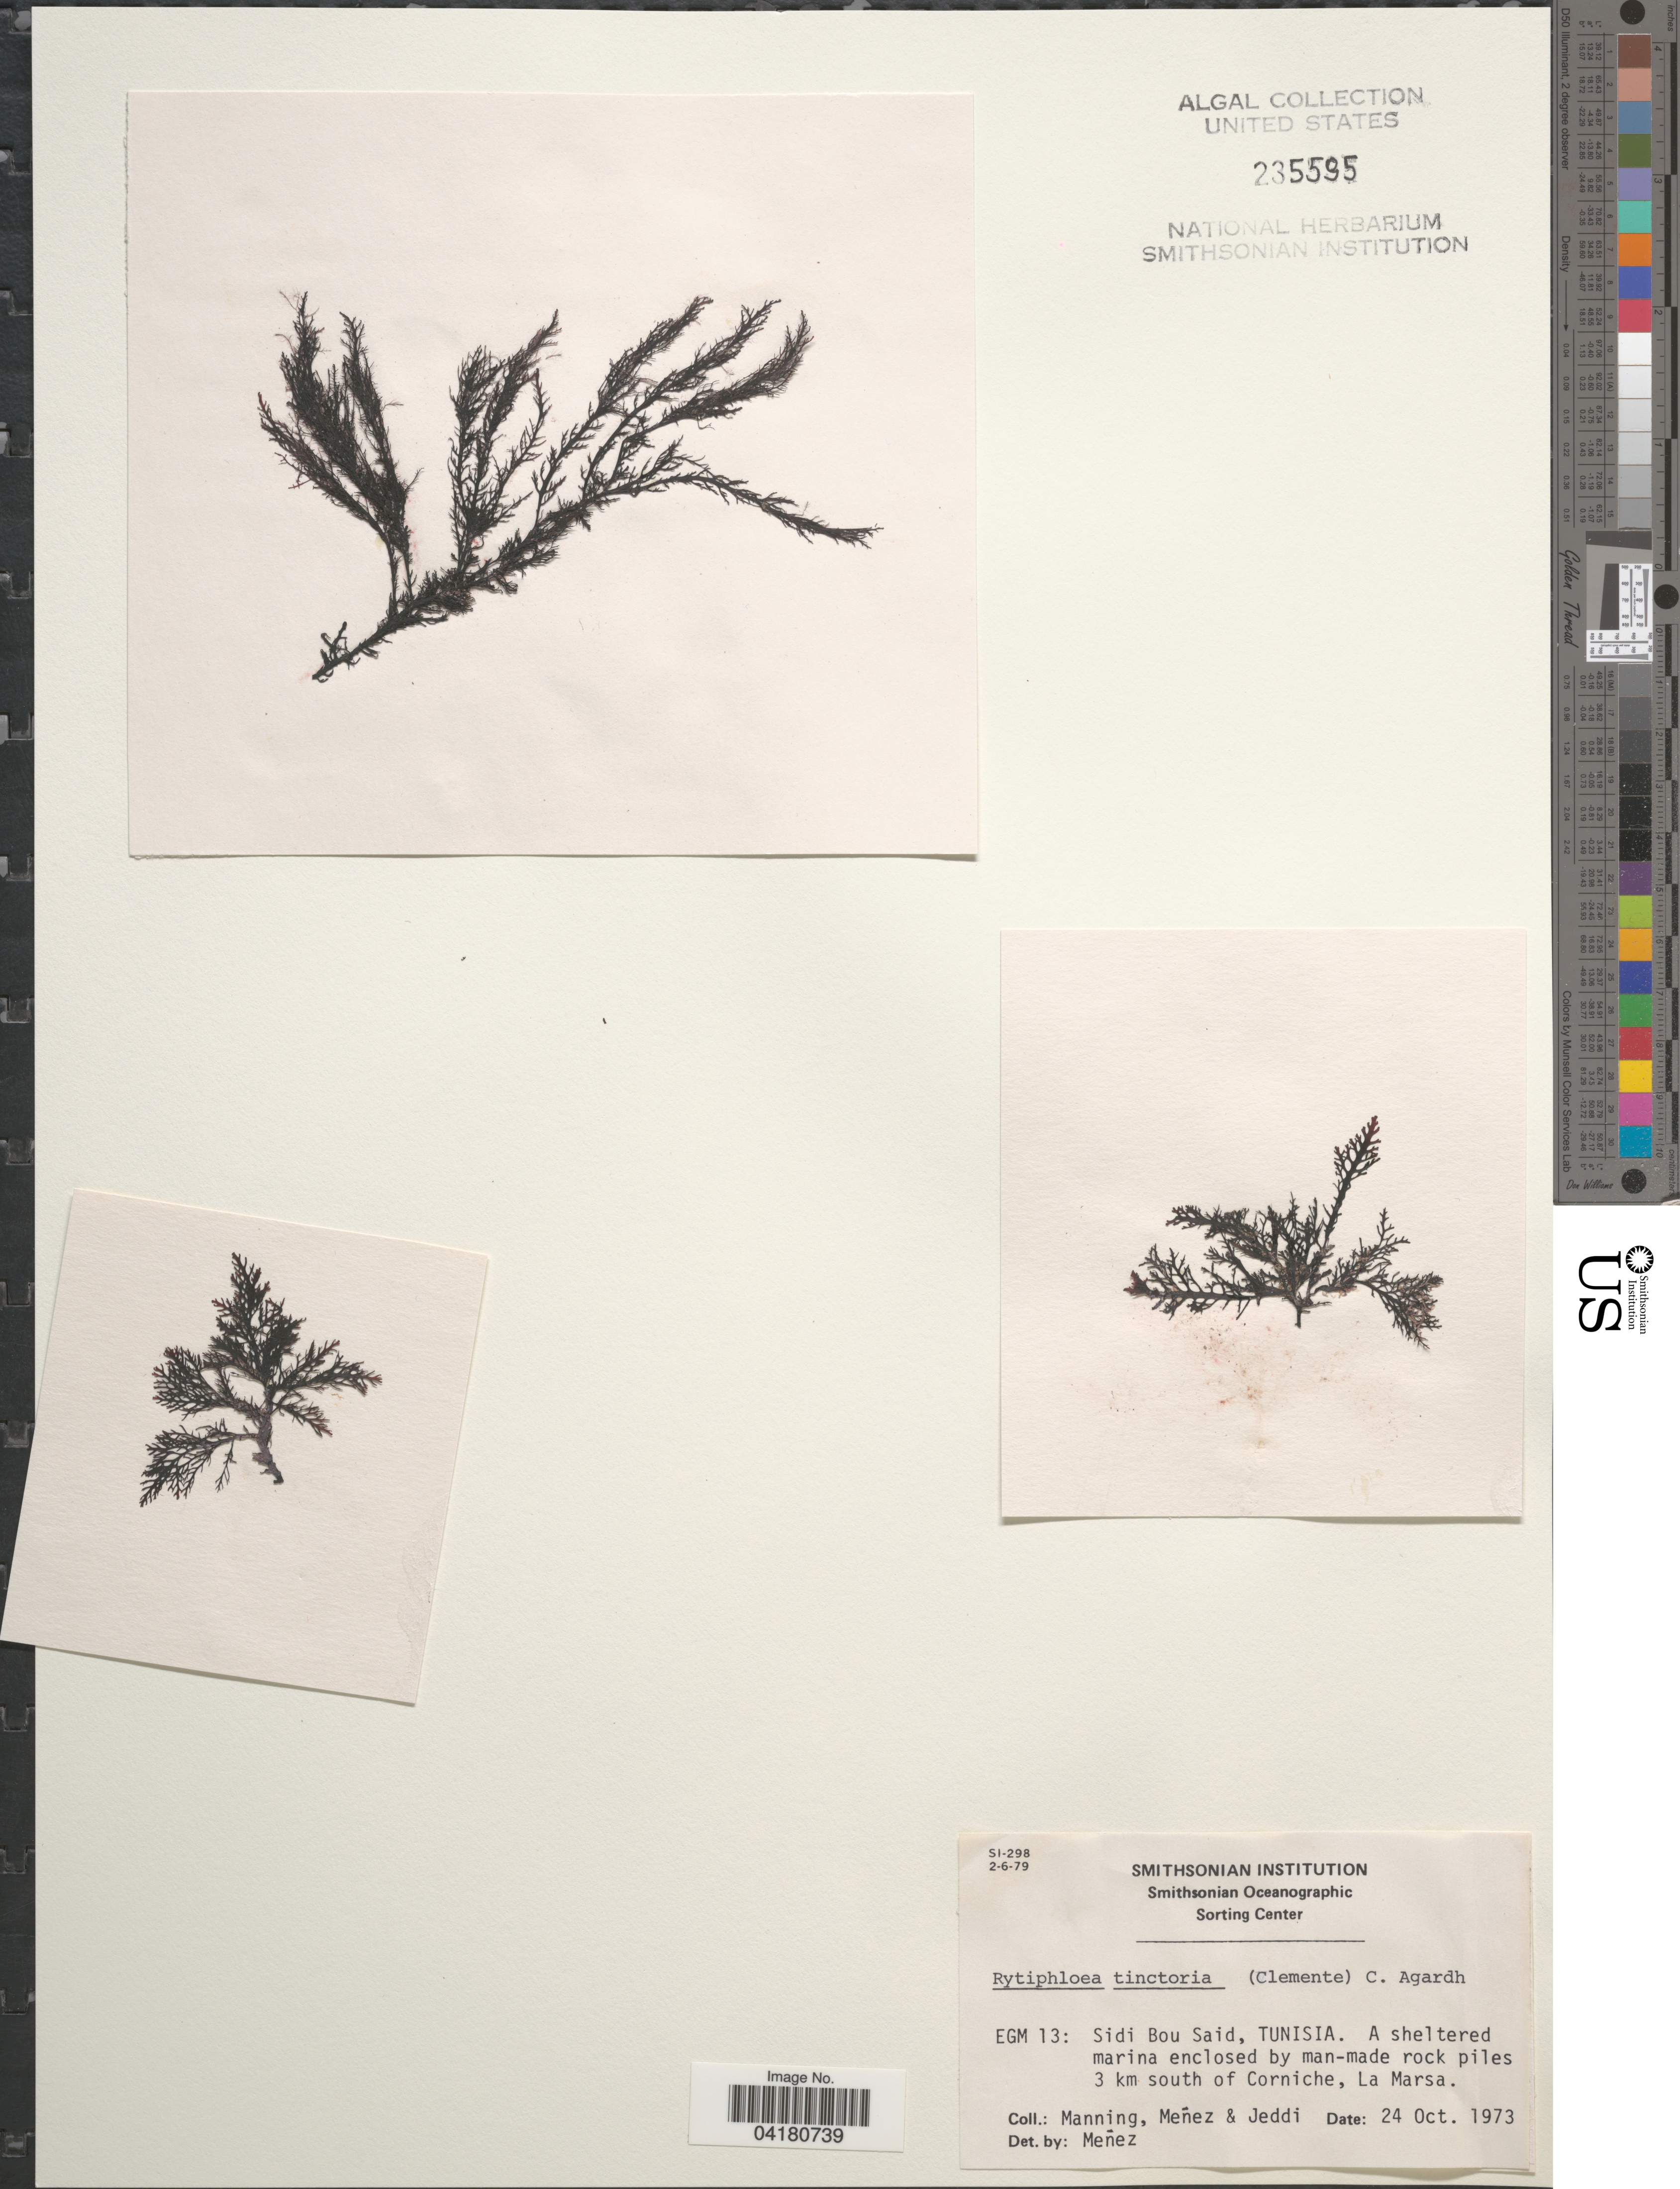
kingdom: Plantae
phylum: Rhodophyta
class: Florideophyceae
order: Ceramiales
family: Rhodomelaceae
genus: Rytiphloea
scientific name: Rytiphloea tinctoria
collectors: Manning, Menez & -. Jeddi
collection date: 1973-10-24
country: Tunisia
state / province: Sidi Bouzid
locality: EGM 13: Sidi Bou Said. A sheltered marina enclosed by man-made rock piles 3 km south of Corniche, La Marsa.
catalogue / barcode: US 235595